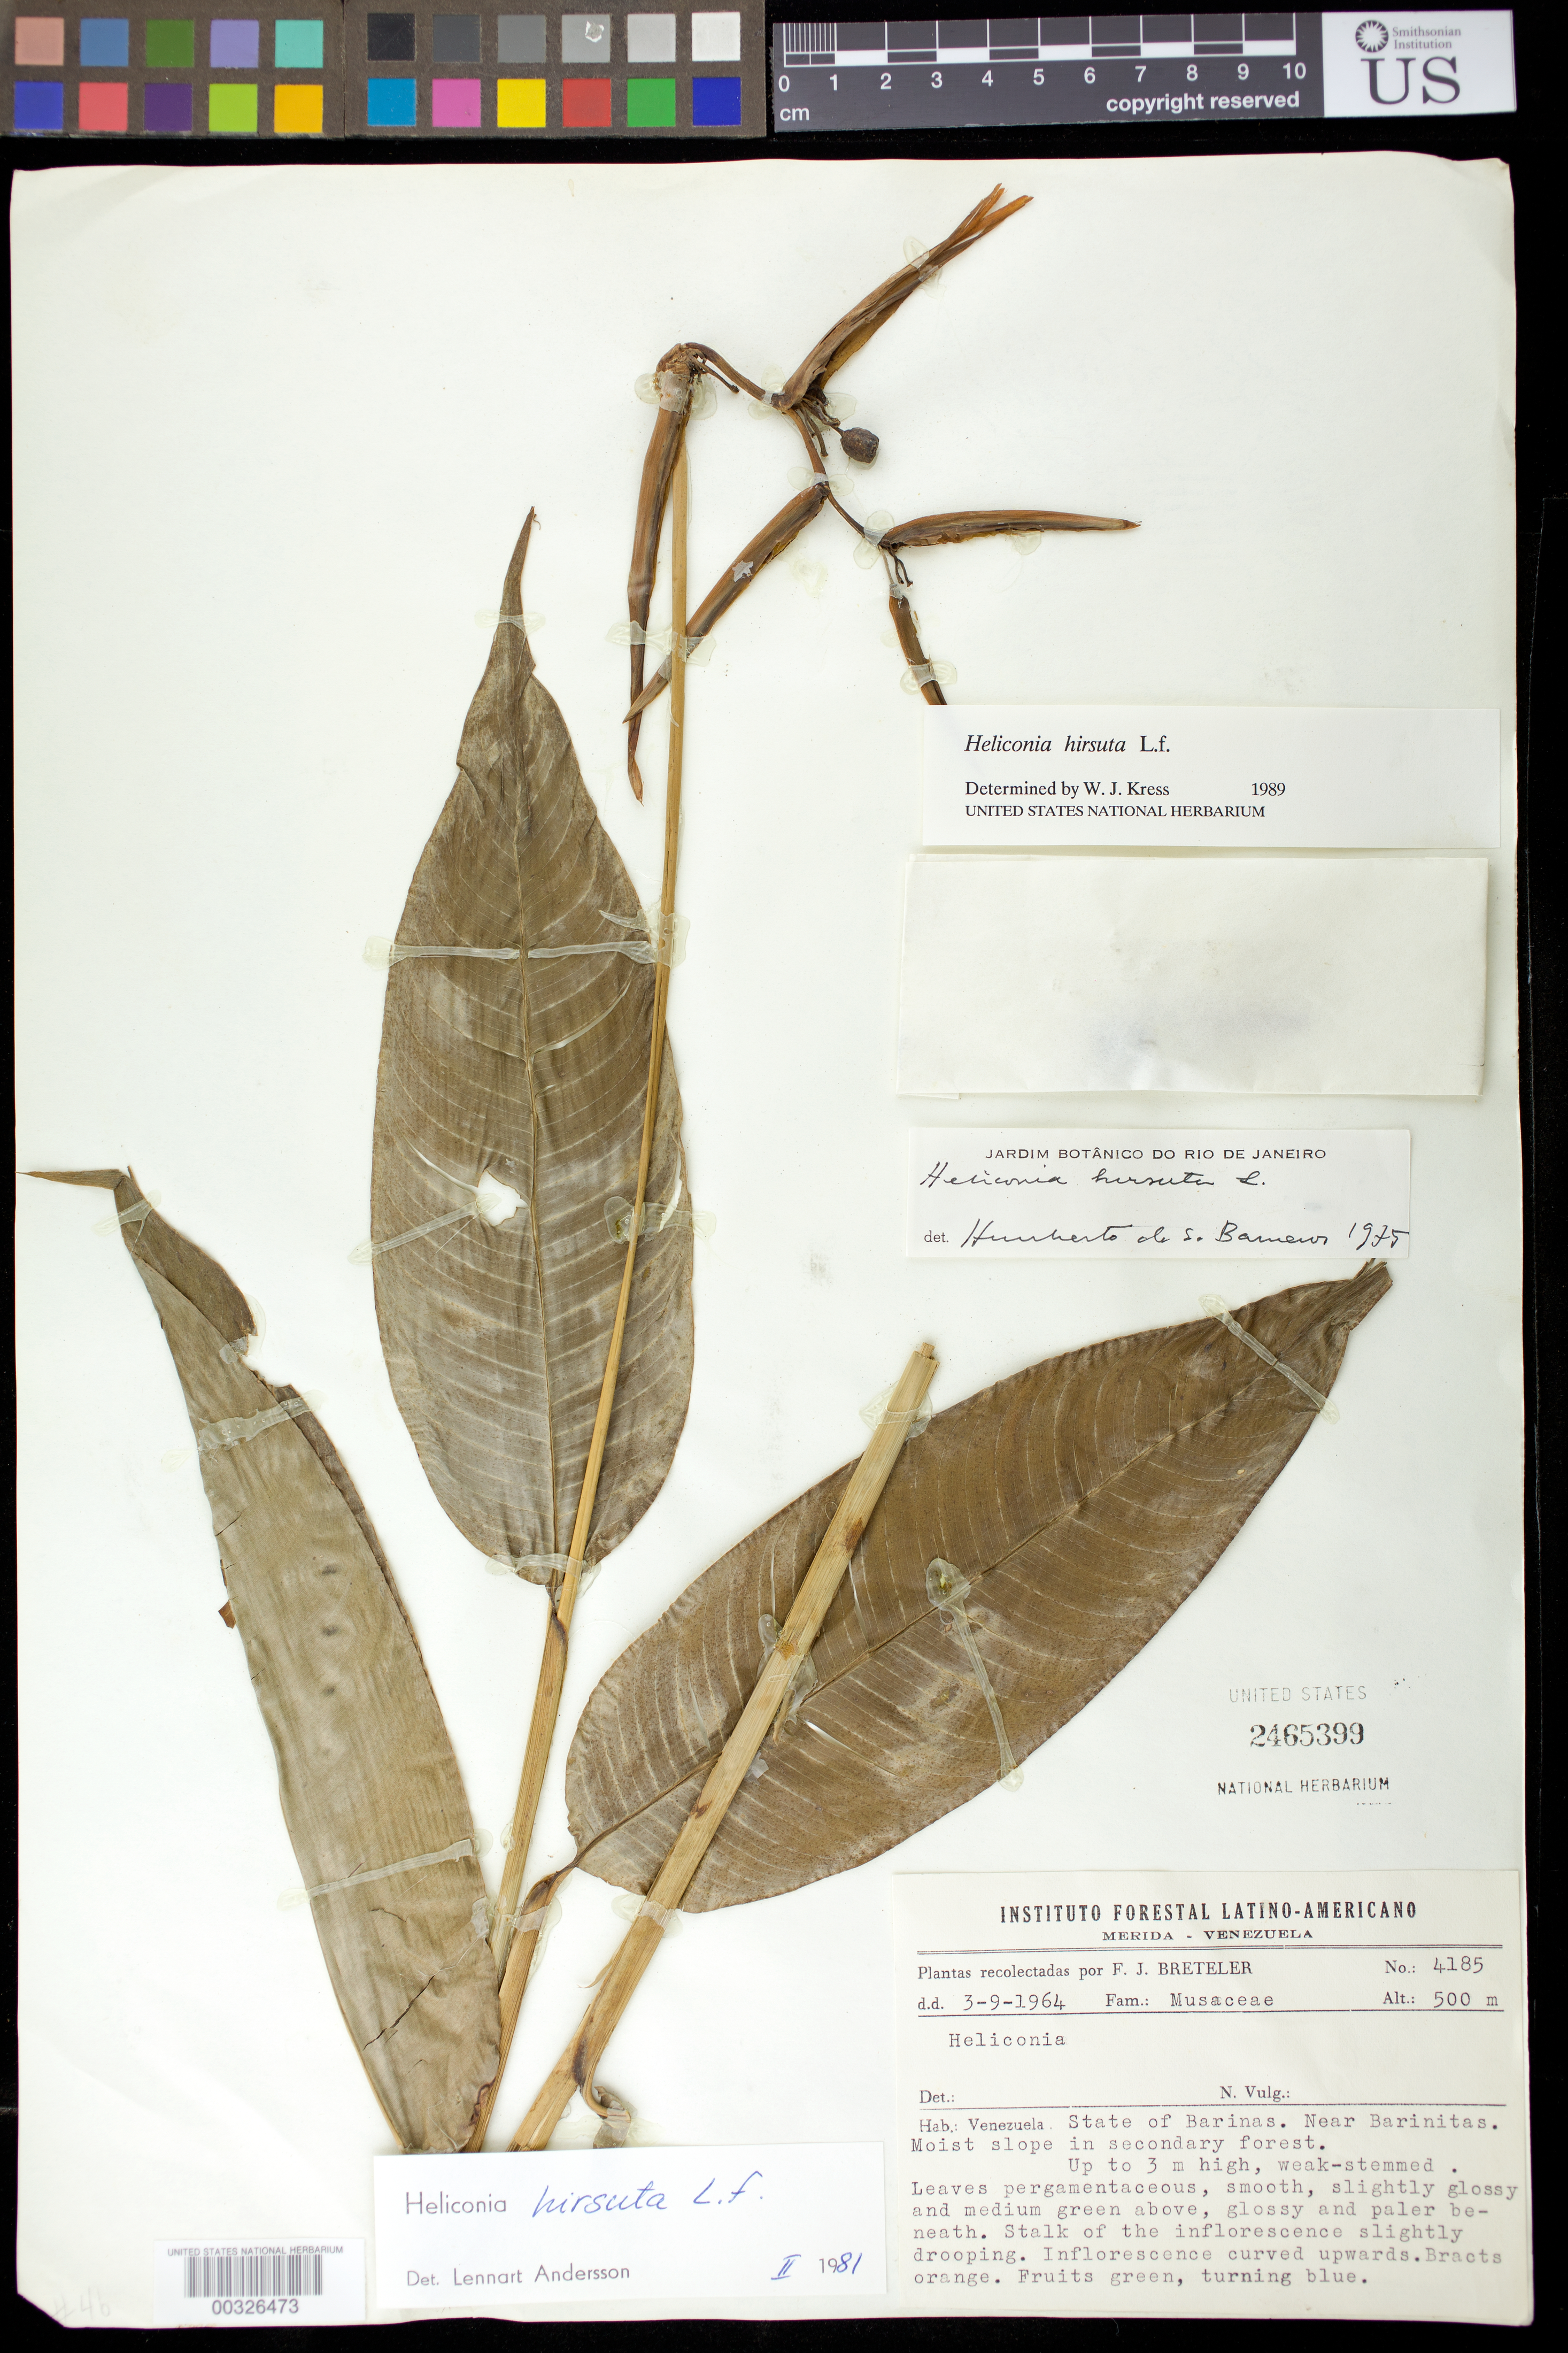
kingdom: Plantae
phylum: Tracheophyta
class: Liliopsida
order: Zingiberales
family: Heliconiaceae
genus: Heliconia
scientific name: Heliconia hirsuta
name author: L. f.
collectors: F. J. Breteler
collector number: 4185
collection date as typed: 03 Sep 1964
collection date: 1964-09-03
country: Venezuela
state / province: Barinas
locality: Near Barinitas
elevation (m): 500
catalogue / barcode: US 2465399